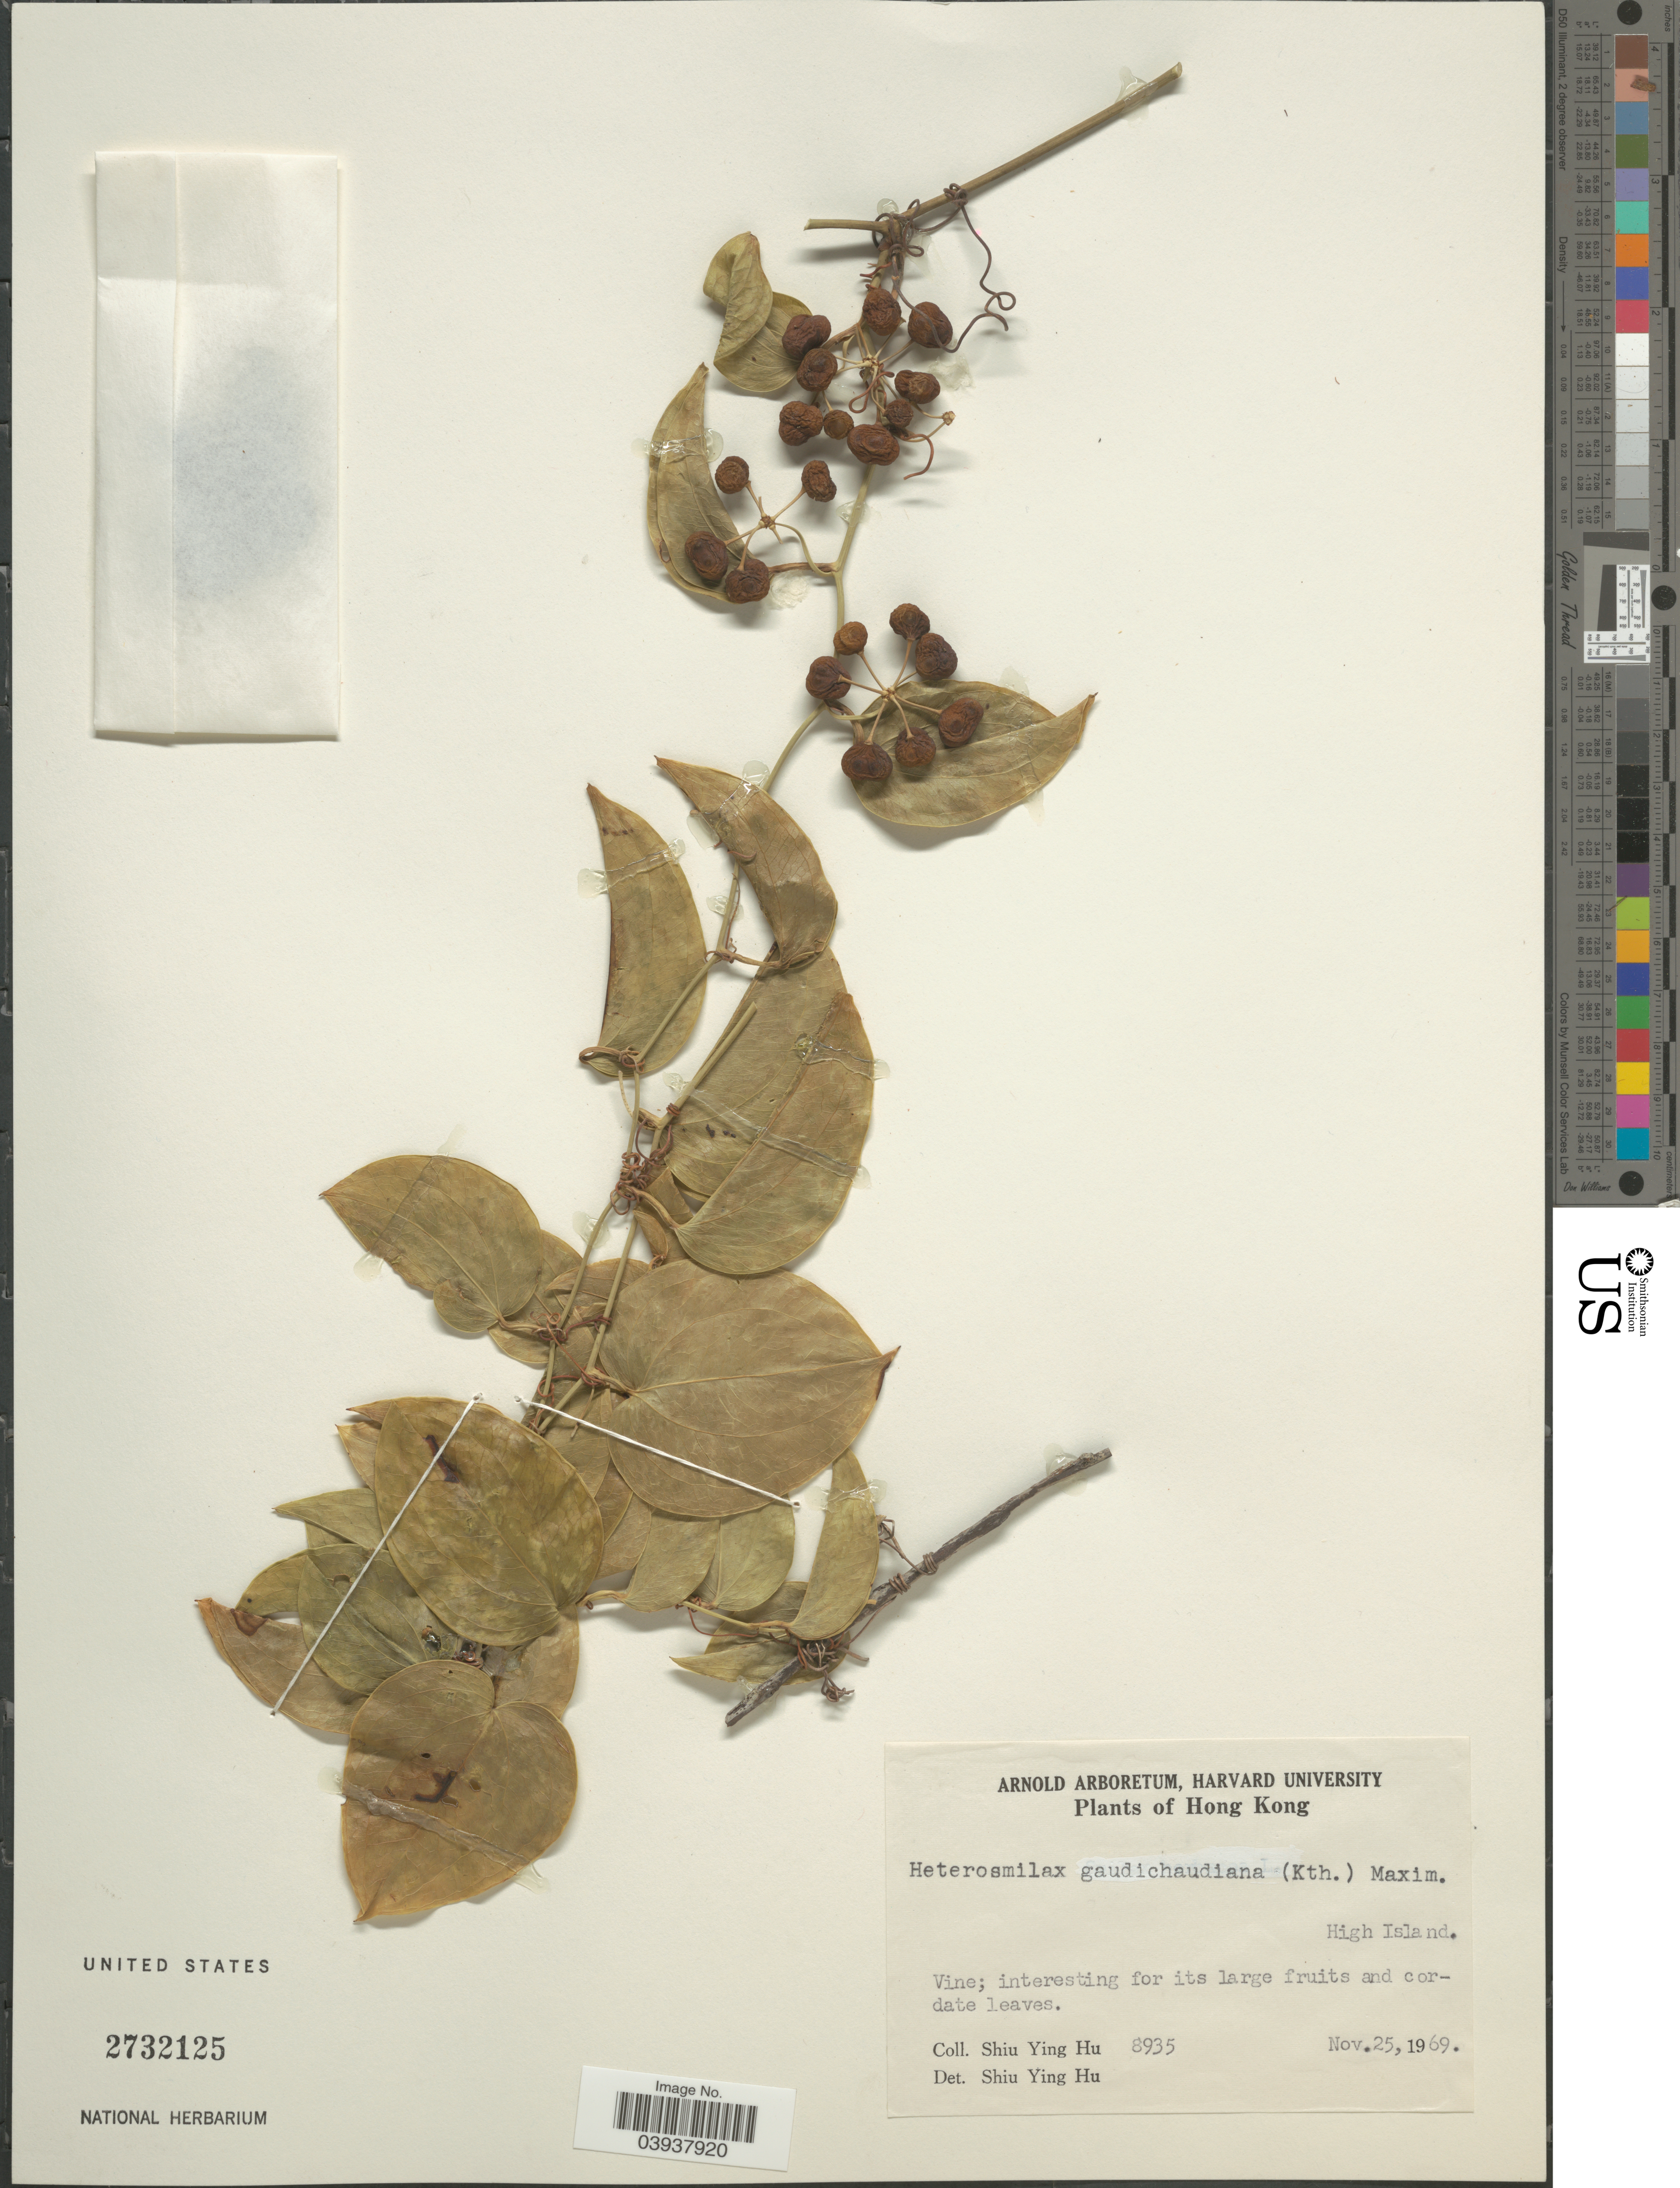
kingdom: Plantae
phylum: Tracheophyta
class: Liliopsida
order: Liliales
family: Smilacaceae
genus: Heterosmilax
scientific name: Heterosmilax japonica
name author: Kunth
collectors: S. Y. Hu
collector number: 8935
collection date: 1969-11-25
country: China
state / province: Hong Kong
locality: High Island.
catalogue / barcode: US 2732125